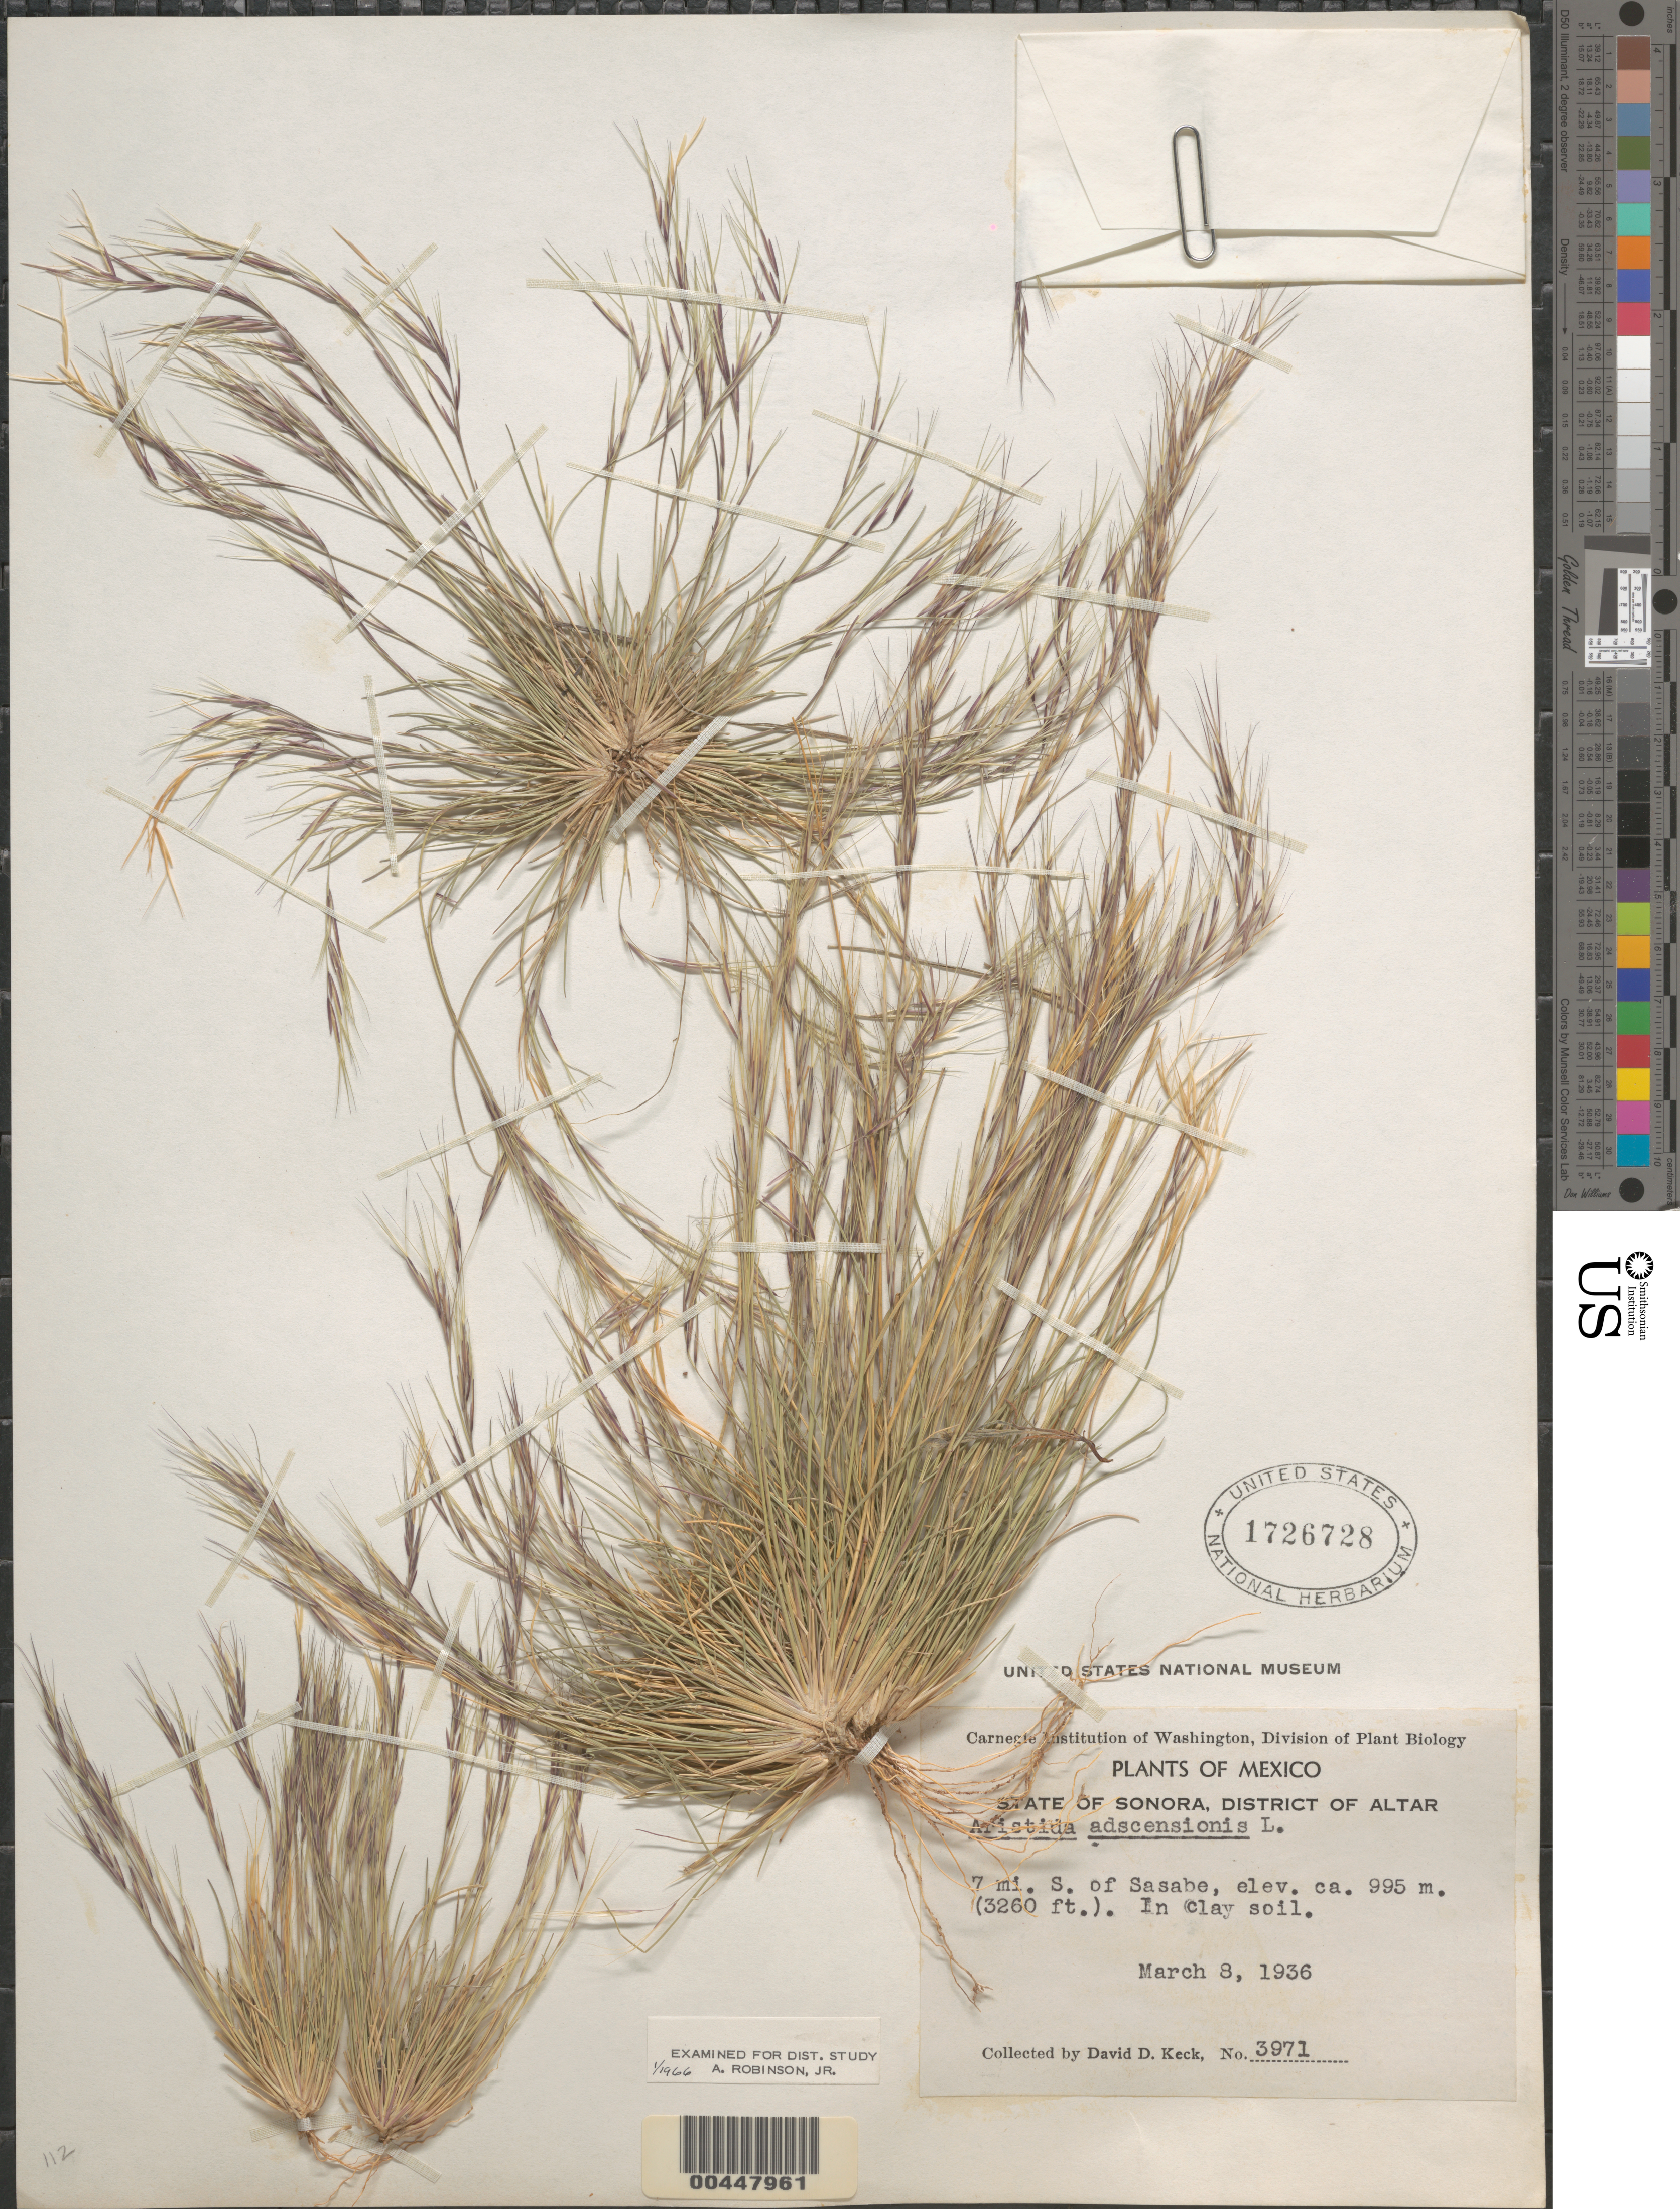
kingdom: Plantae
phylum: Tracheophyta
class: Liliopsida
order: Poales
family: Poaceae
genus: Aristida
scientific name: Aristida adscensionis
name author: L.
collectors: D. D. Keck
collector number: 3971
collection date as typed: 8 Mar 1936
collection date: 1936-03-08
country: Mexico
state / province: Sonora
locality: District of Altar, 7 mi S of Sasabe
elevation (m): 995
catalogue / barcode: US 1726728